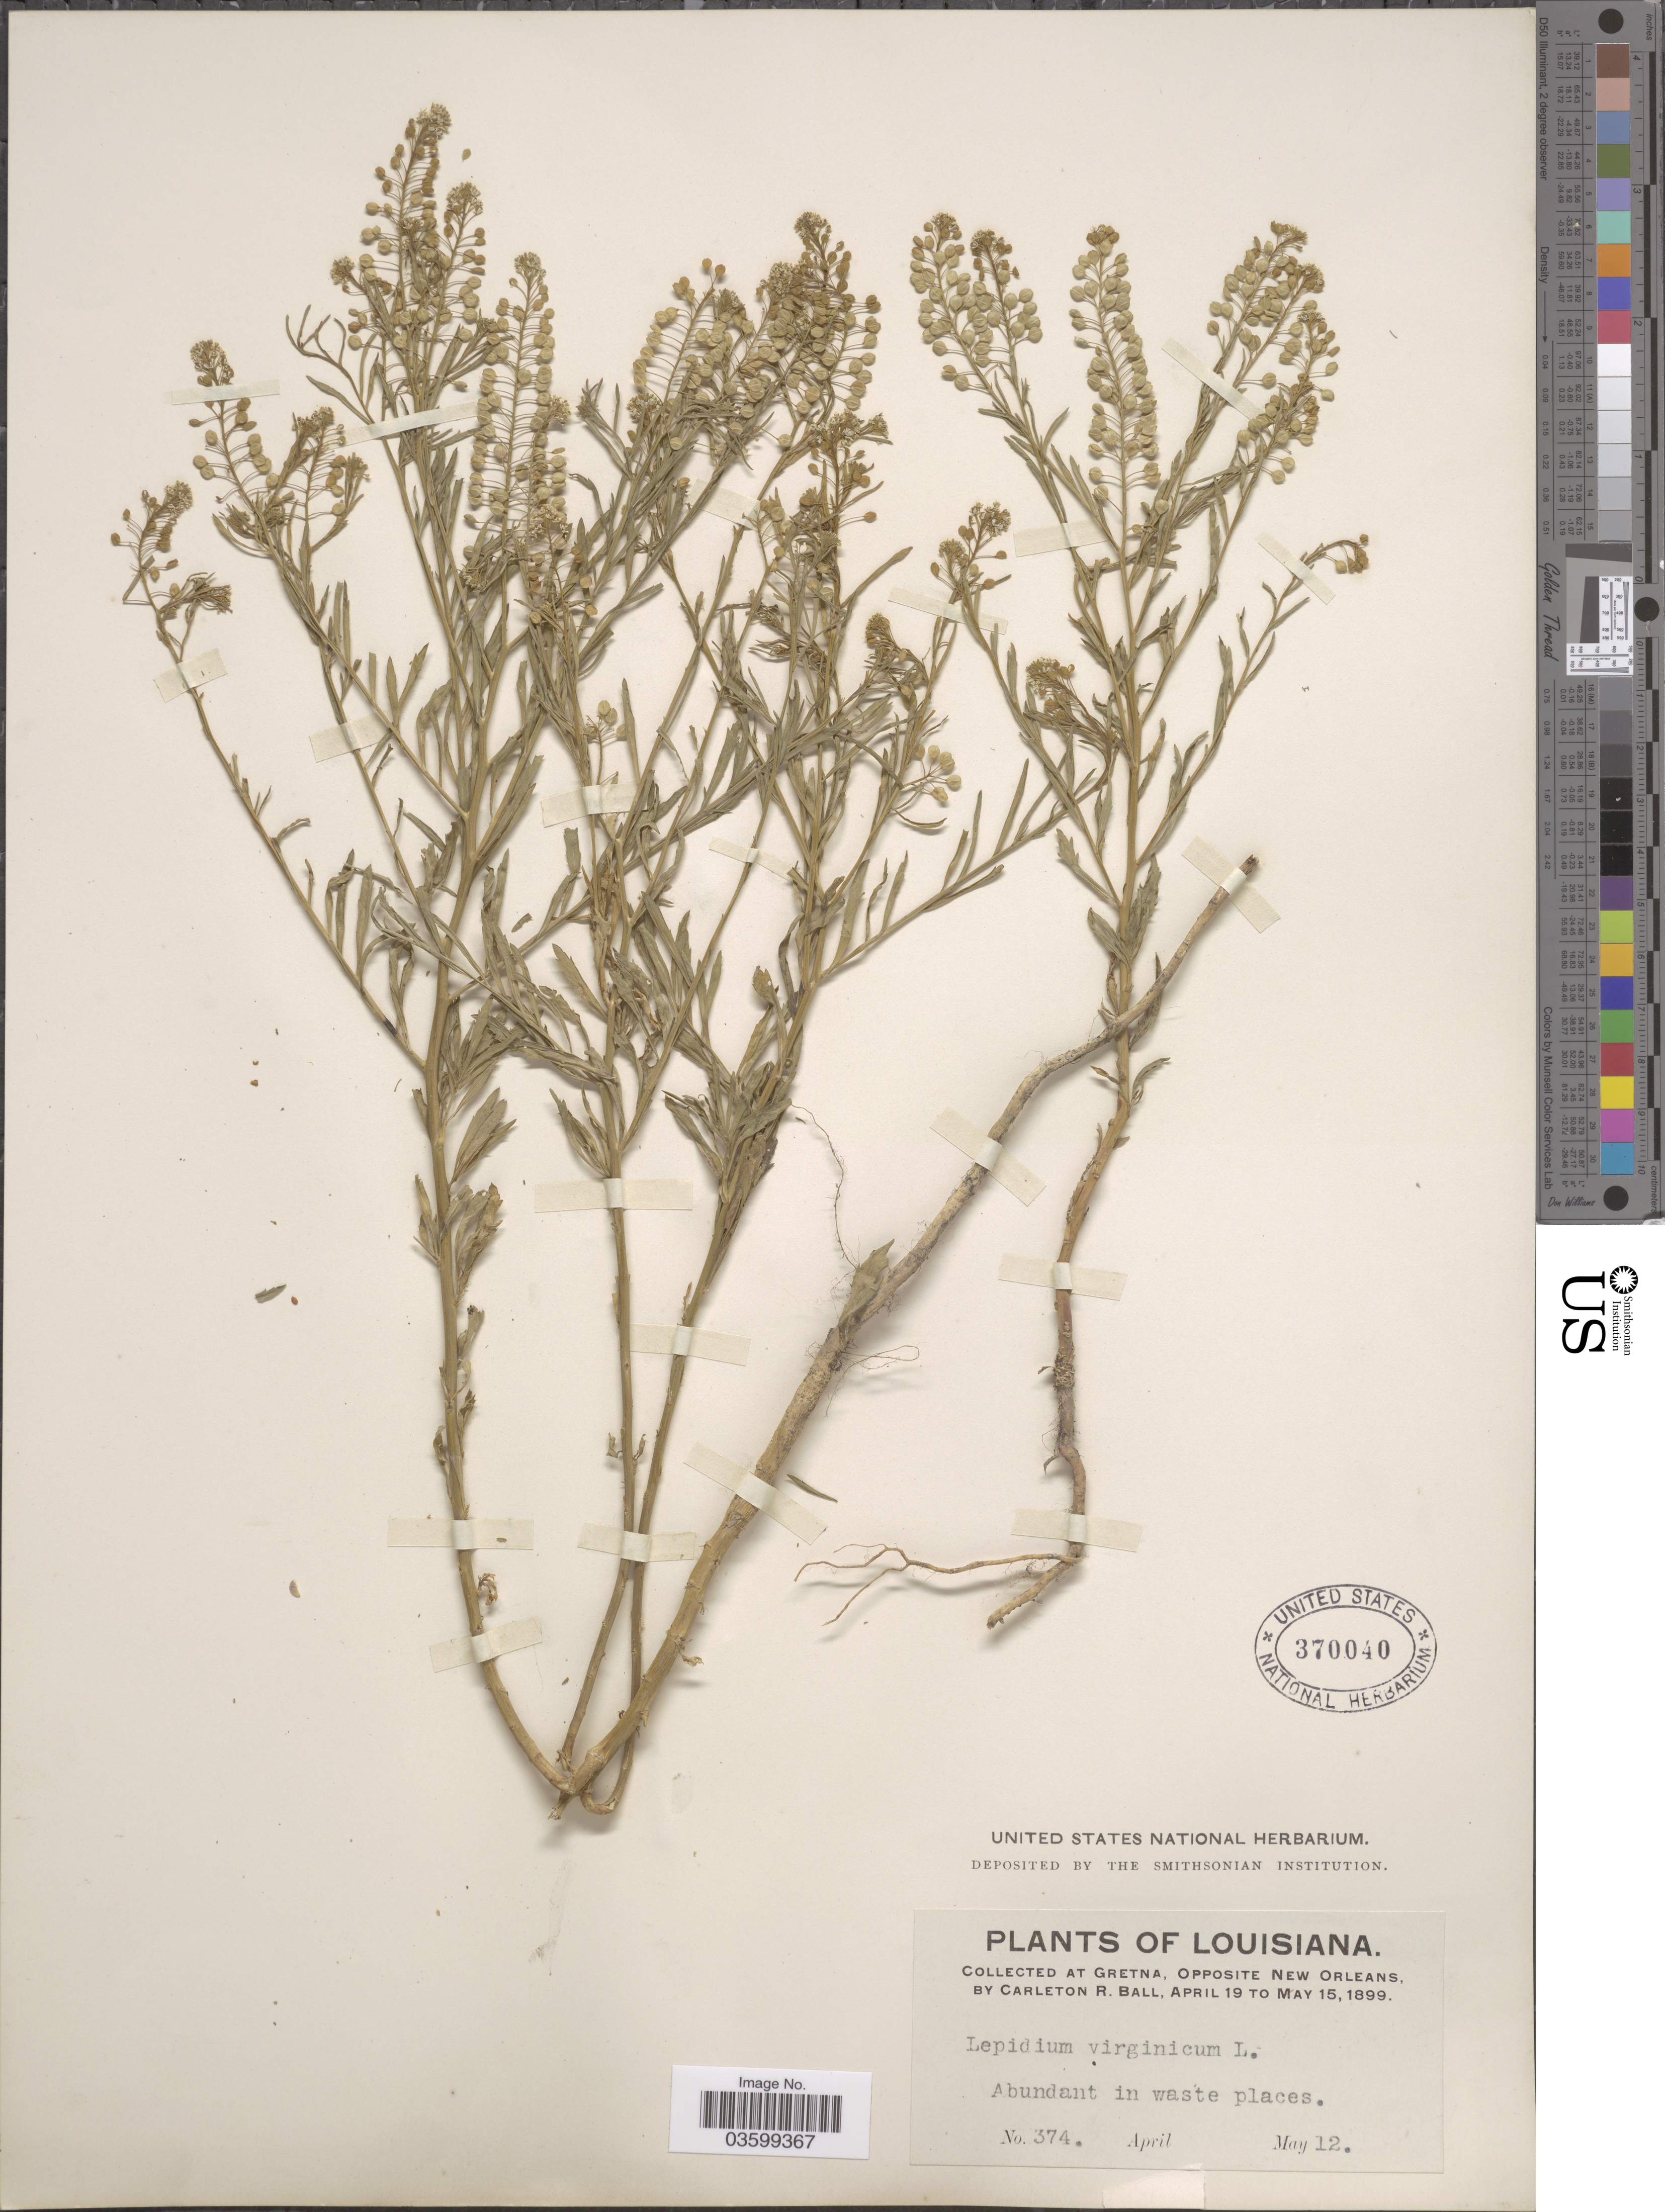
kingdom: Plantae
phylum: Tracheophyta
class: Magnoliopsida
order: Brassicales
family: Brassicaceae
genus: Lepidium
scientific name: Lepidium virginicum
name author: L.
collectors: C. R. Ball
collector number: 374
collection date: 1899-05-12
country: United States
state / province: Louisiana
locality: Gretna, Opposite New Orleans.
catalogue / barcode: US 370040